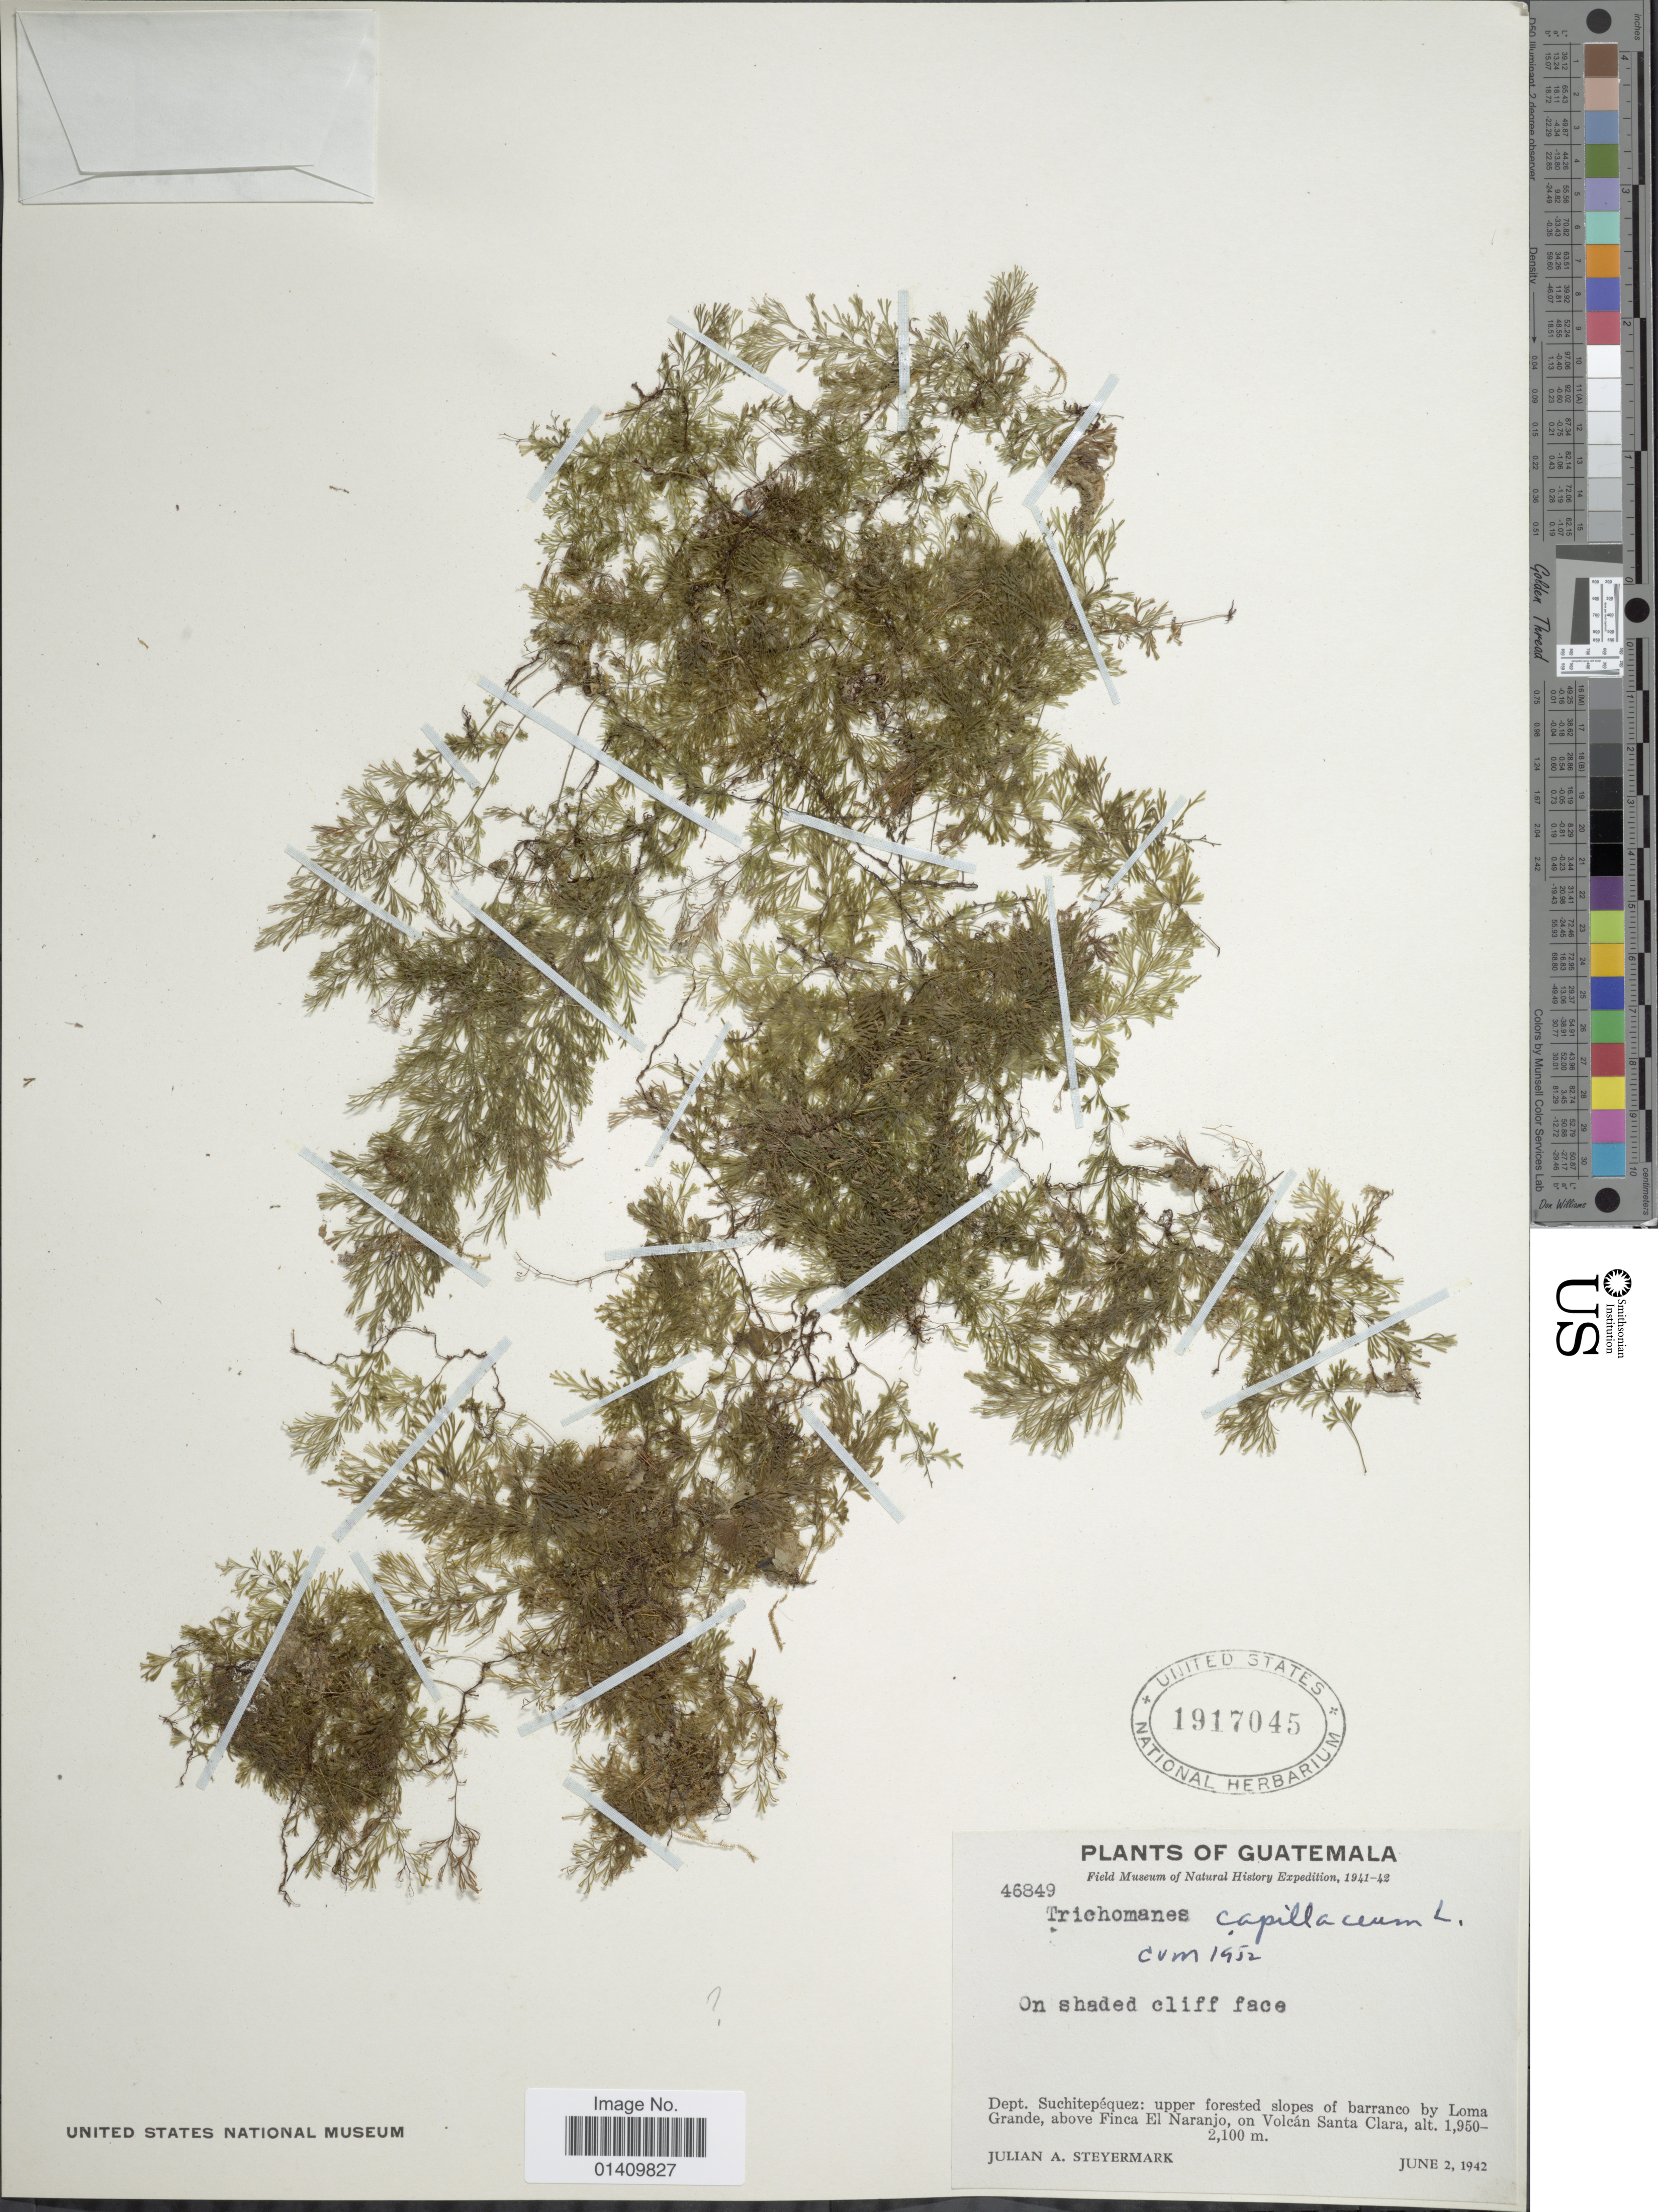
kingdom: Plantae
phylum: Tracheophyta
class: Polypodiopsida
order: Hymenophyllales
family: Hymenophyllaceae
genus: Polyphlebium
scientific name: Polyphlebium angustatum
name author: (Carmich.) Ebihara & Dubuisson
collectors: J. Steyermark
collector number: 46849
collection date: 1942-06-02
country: Guatemala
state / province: Suchitepéquez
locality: Dept. Suchitepequez upper forested slopes of barranco by Loma Grande above Finca El Naranjo on Volcan Santa Clara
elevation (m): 1950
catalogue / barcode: US 1917045